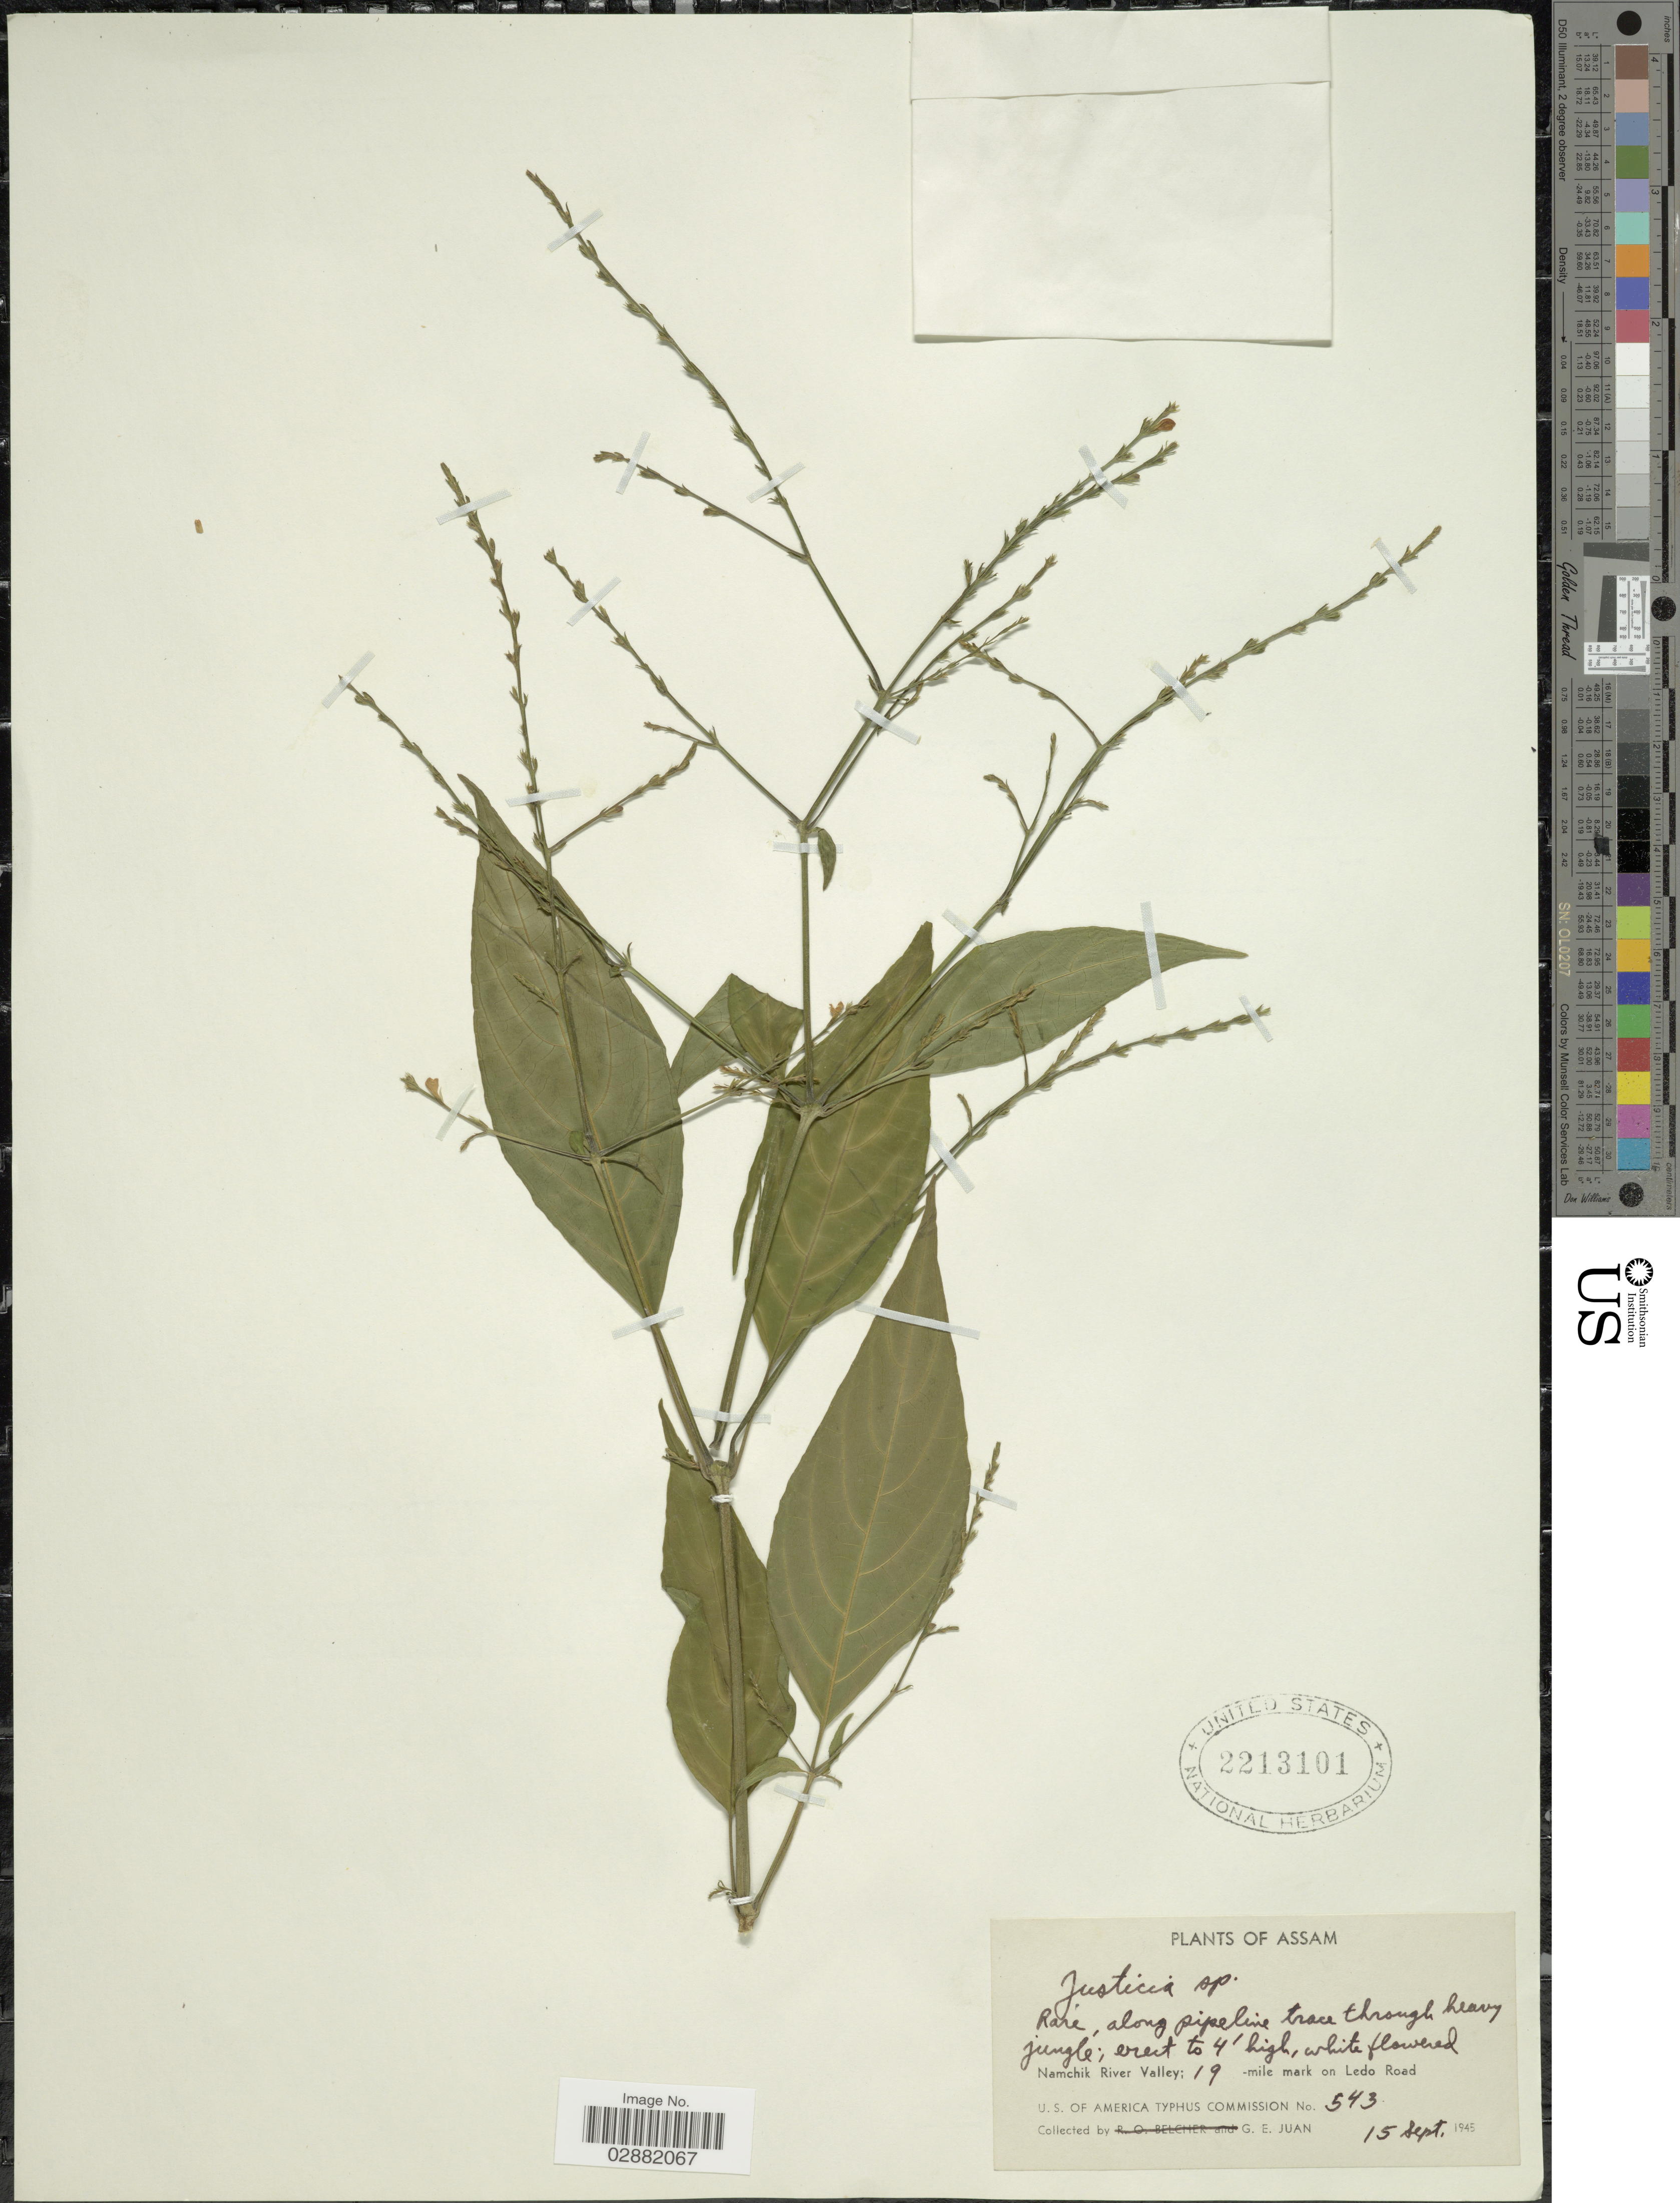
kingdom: Plantae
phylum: Tracheophyta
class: Magnoliopsida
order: Lamiales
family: Acanthaceae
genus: Justicia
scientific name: Justicia sp.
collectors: G. Juan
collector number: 543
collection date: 1945-09-15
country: India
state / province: Assam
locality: Namchik River Valley, 19 mile mark on Ledo Road.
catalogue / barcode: US 2213101